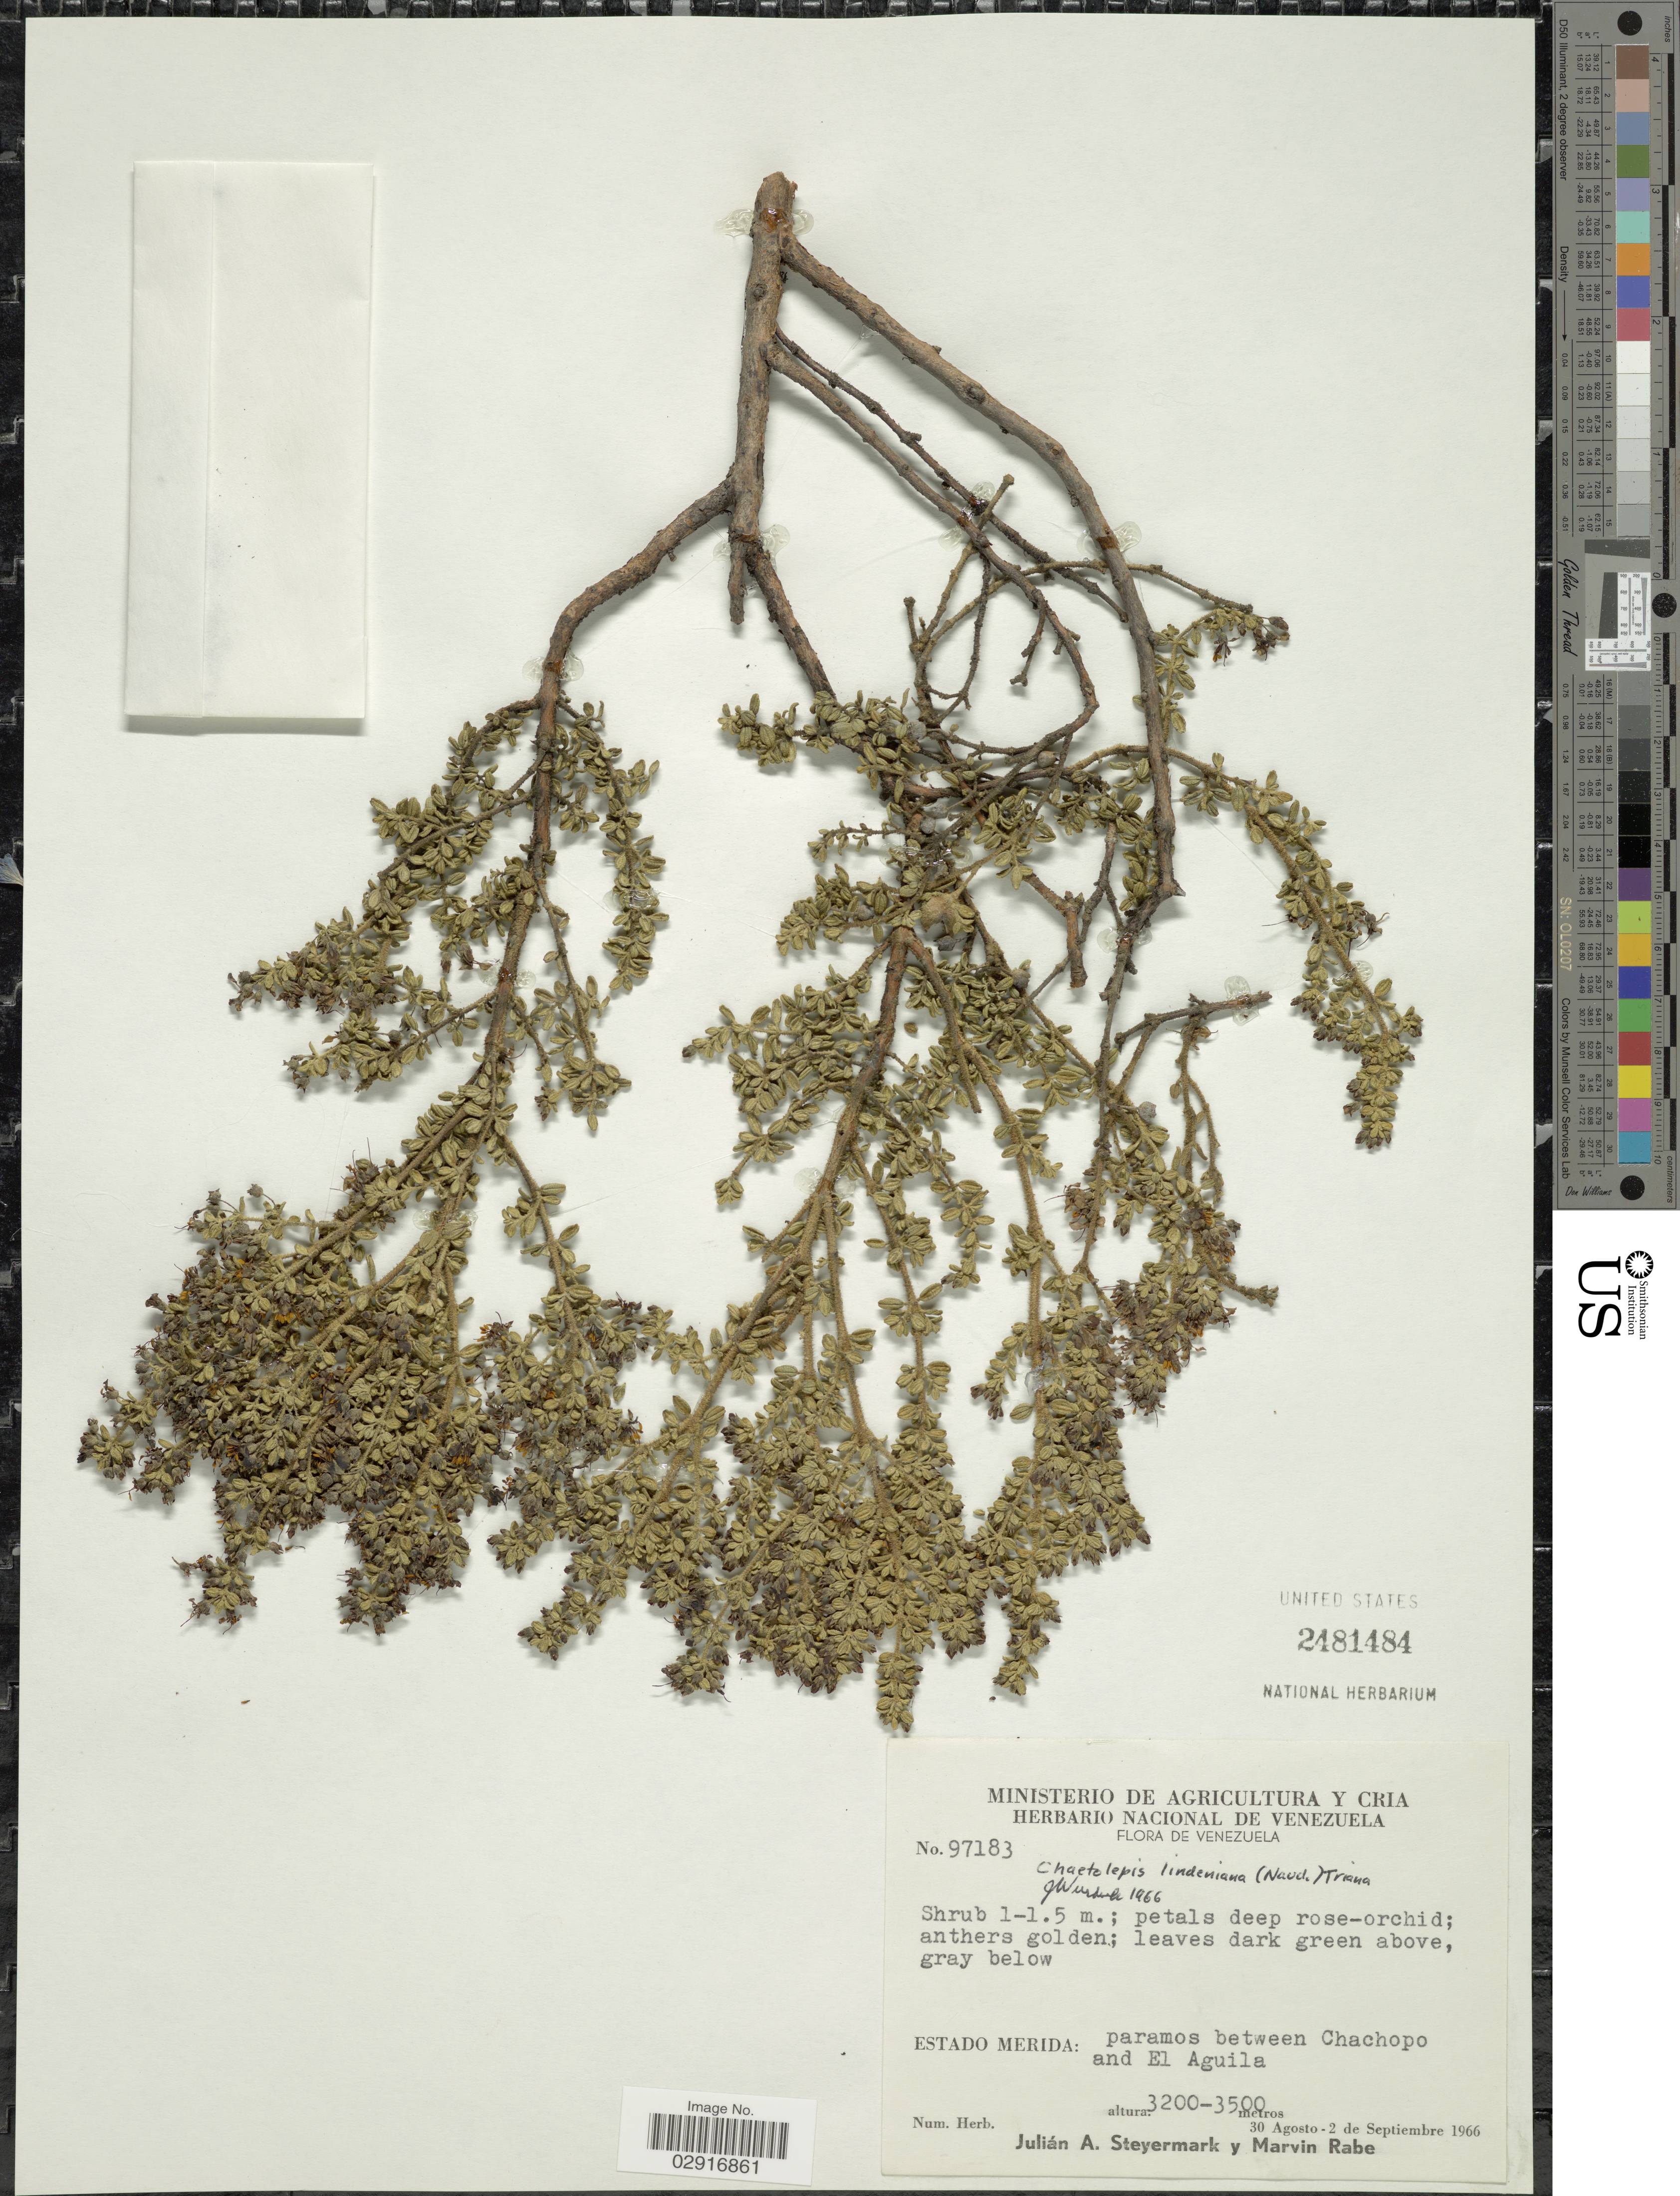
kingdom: Plantae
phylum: Tracheophyta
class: Magnoliopsida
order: Myrtales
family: Melastomataceae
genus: Chaetolepis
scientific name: Chaetolepis lindeniana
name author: (Naudin) Triana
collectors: J. Steyermark & M. Rabe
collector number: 97183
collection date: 1966-08-30/1966-09-02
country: Venezuela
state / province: Mérida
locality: Paramos between Chachopo and El Aguila.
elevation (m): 3200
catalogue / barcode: US 2481484